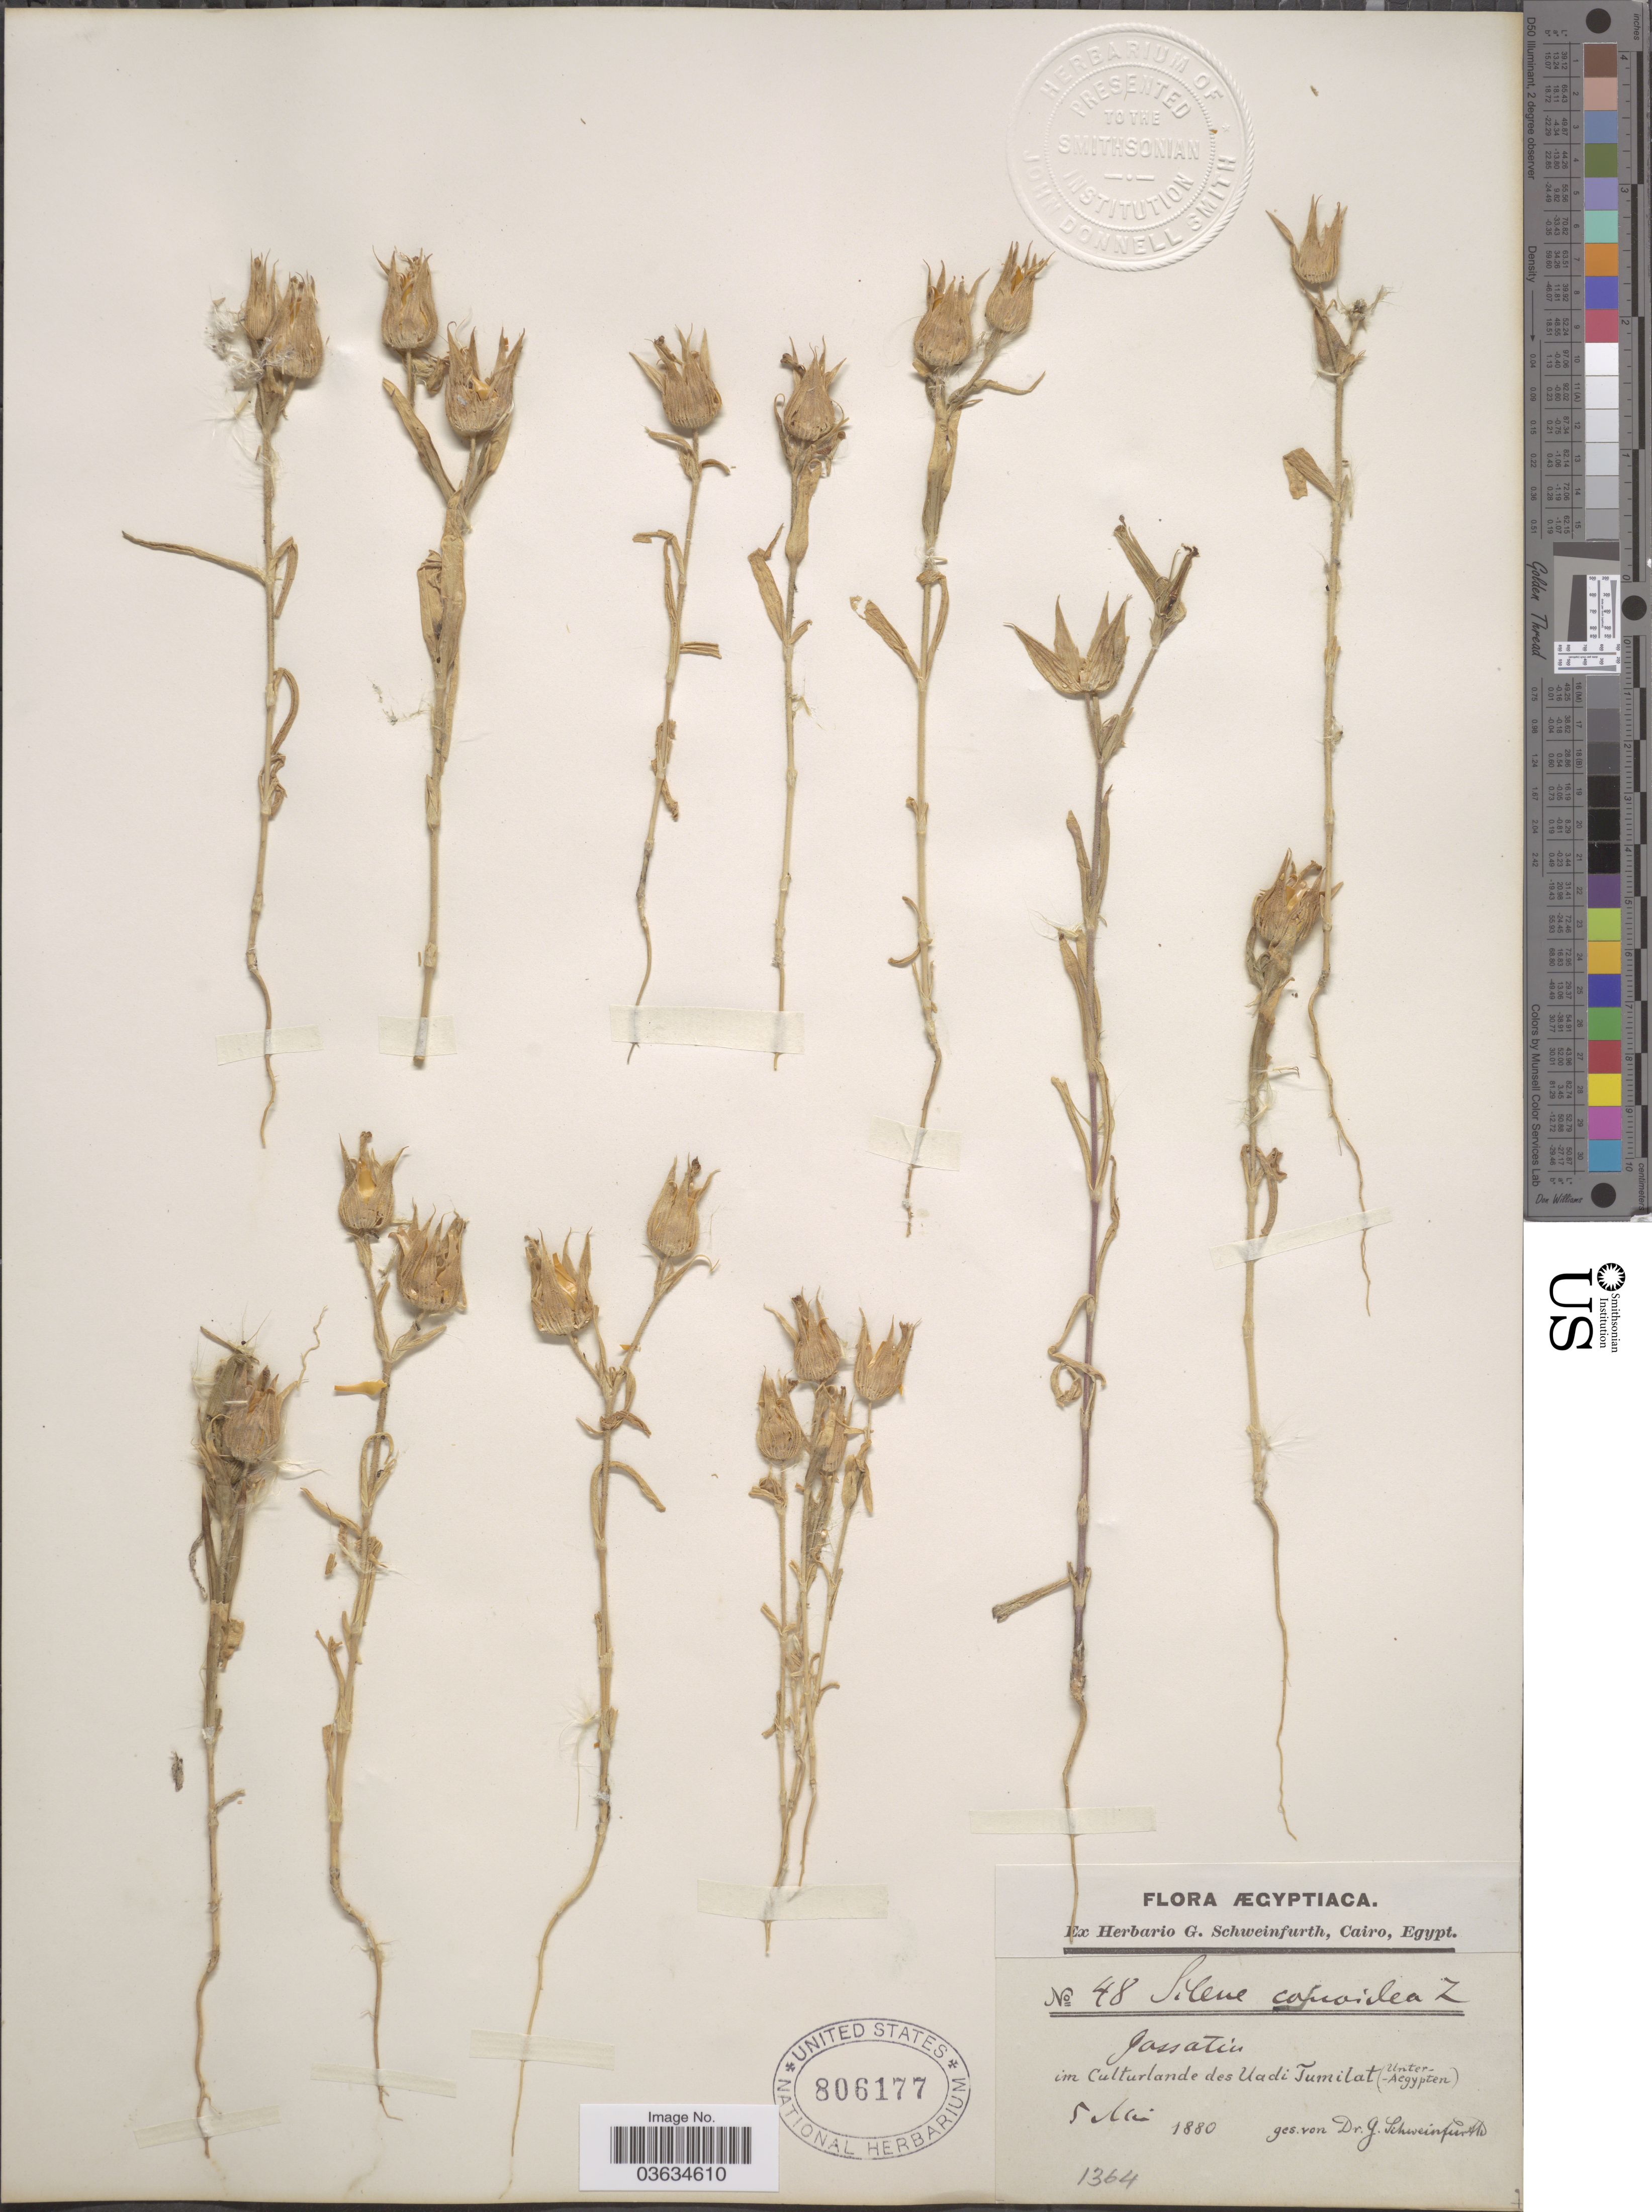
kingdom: Plantae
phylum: Tracheophyta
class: Magnoliopsida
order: Caryophyllales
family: Caryophyllaceae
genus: Silene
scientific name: Silene conoidea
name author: L.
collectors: G. A. Schweinfurth (herbarium)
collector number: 48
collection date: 1880-05-05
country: Egypt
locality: Ægyptiaca. Im Culturlande des Uadi Tumilat (Unter-Aegypten).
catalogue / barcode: US 806177